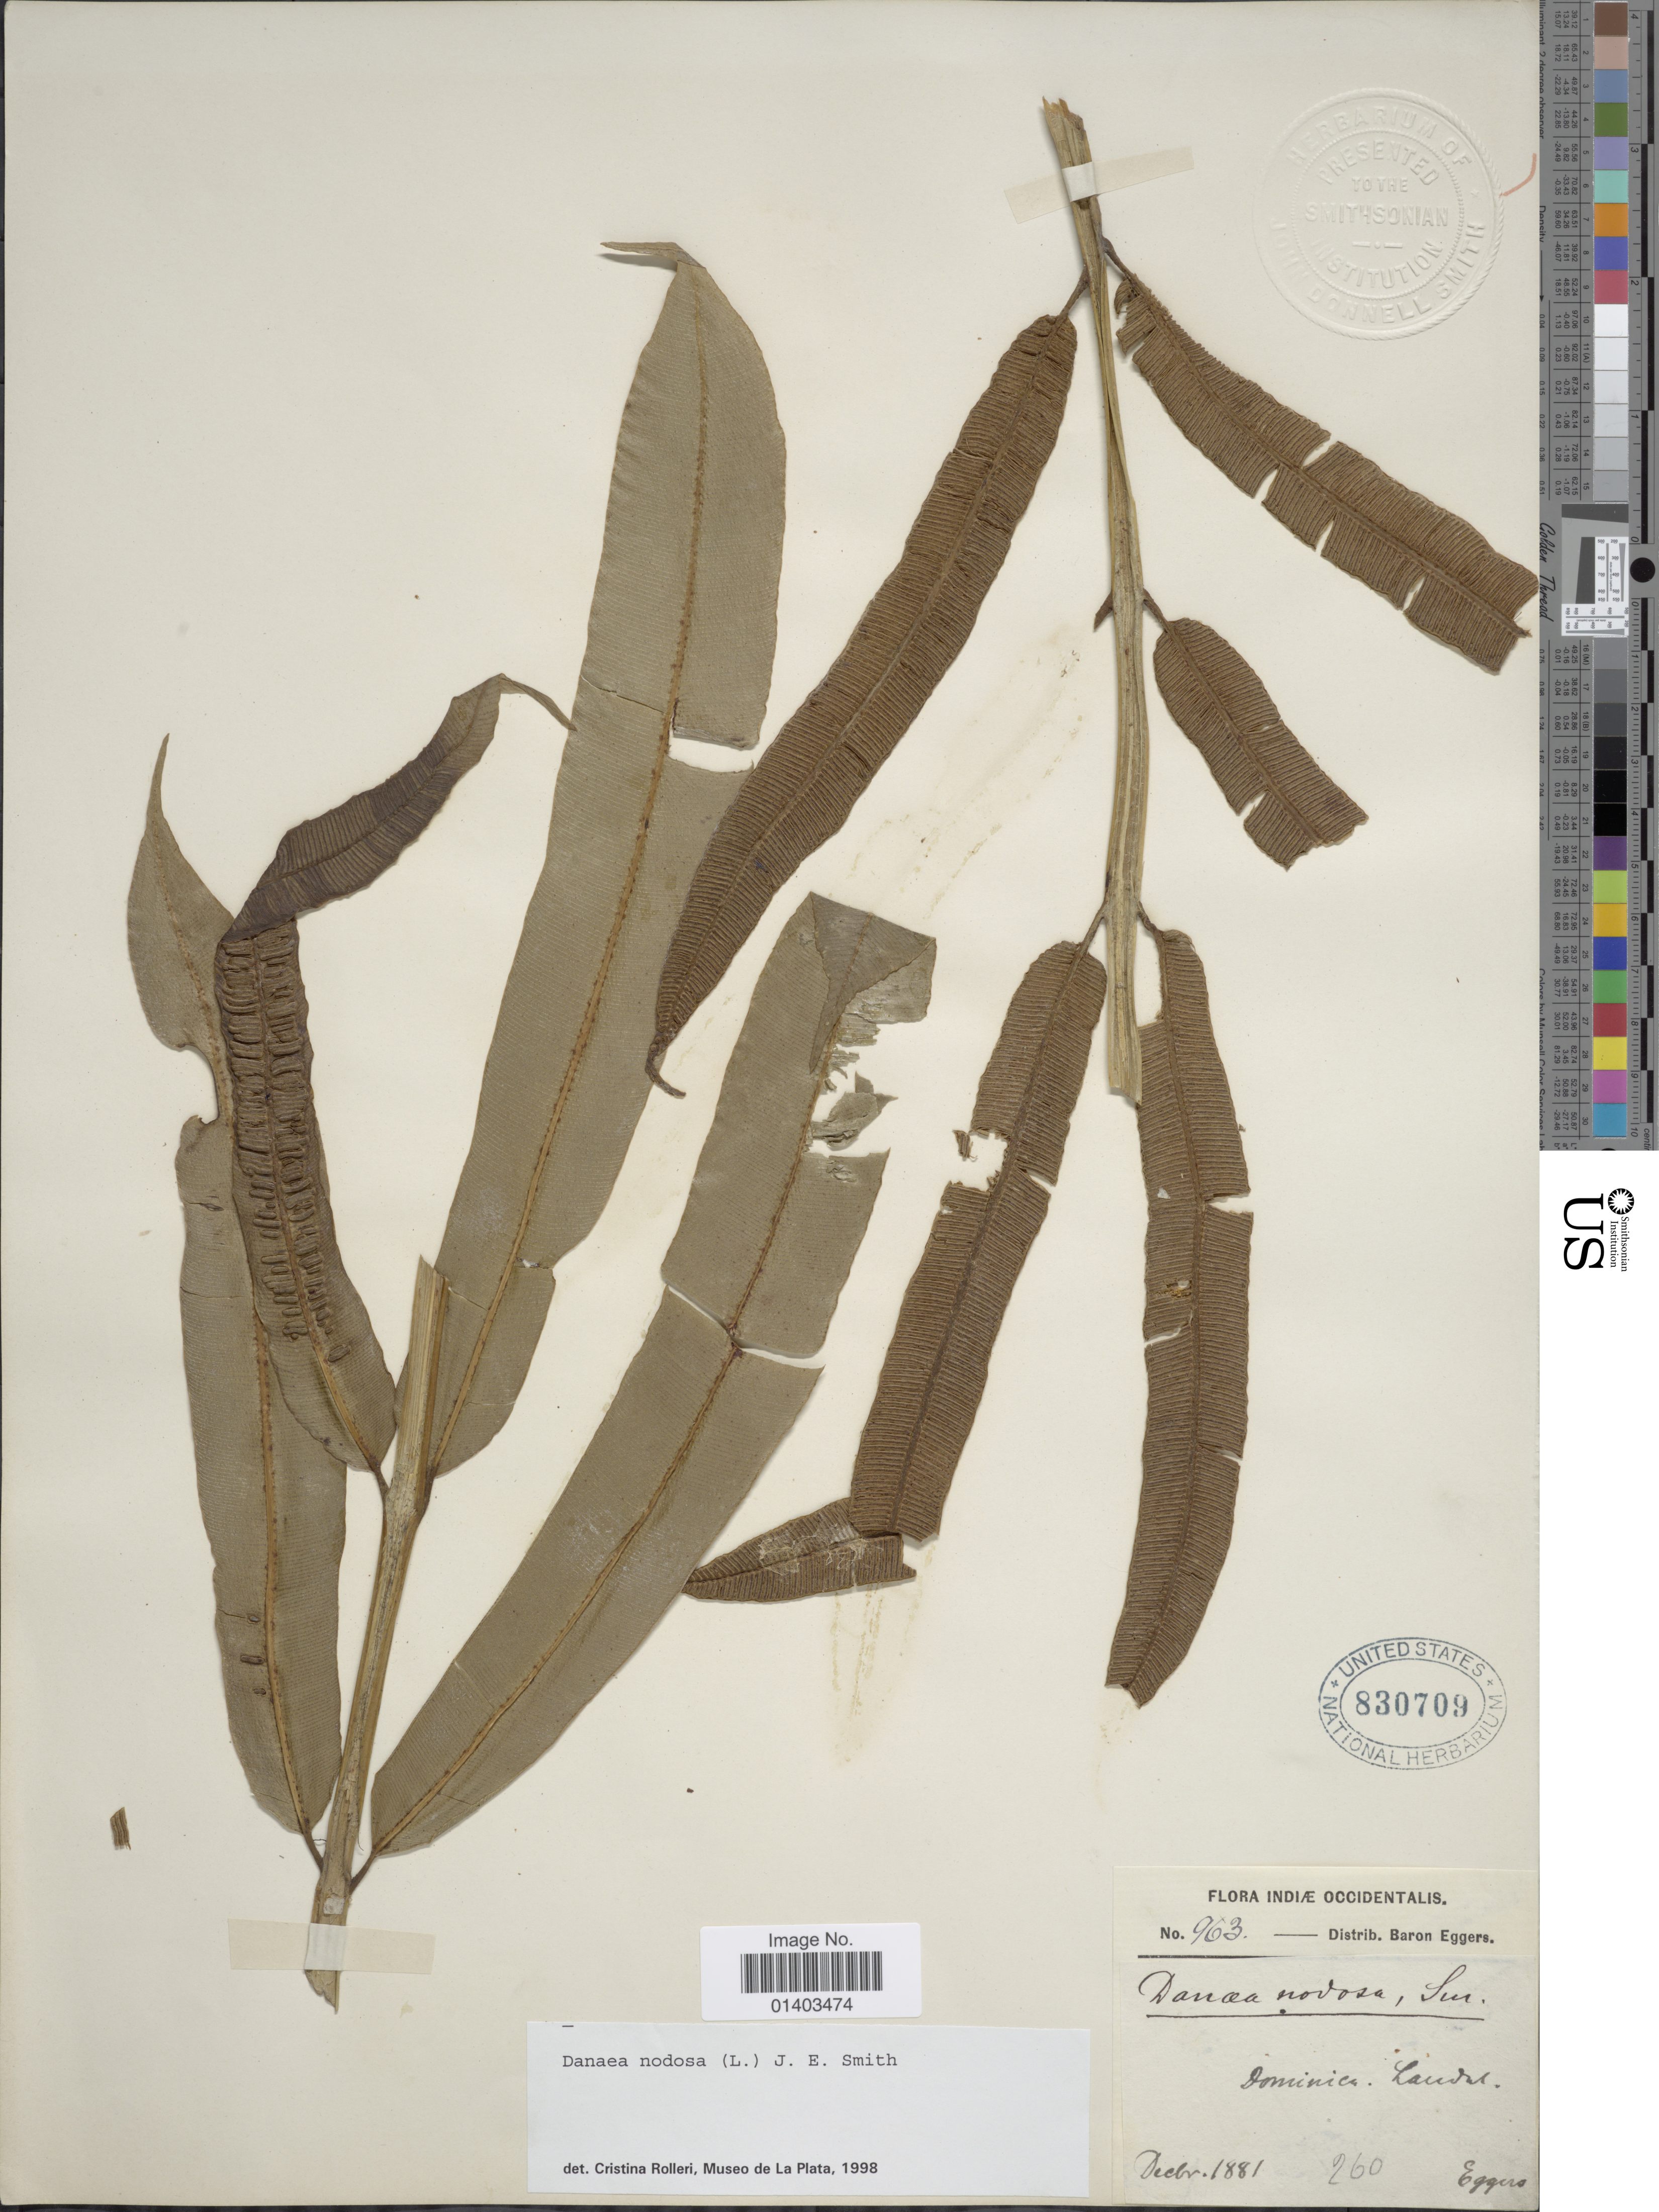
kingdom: Plantae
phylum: Tracheophyta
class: Polypodiopsida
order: Marattiales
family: Marattiaceae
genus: Danaea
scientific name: Danaea nodosa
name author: (L.) Sm.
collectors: -. Eggers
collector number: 963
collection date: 1881-12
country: Dominica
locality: Laudat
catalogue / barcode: US 830709